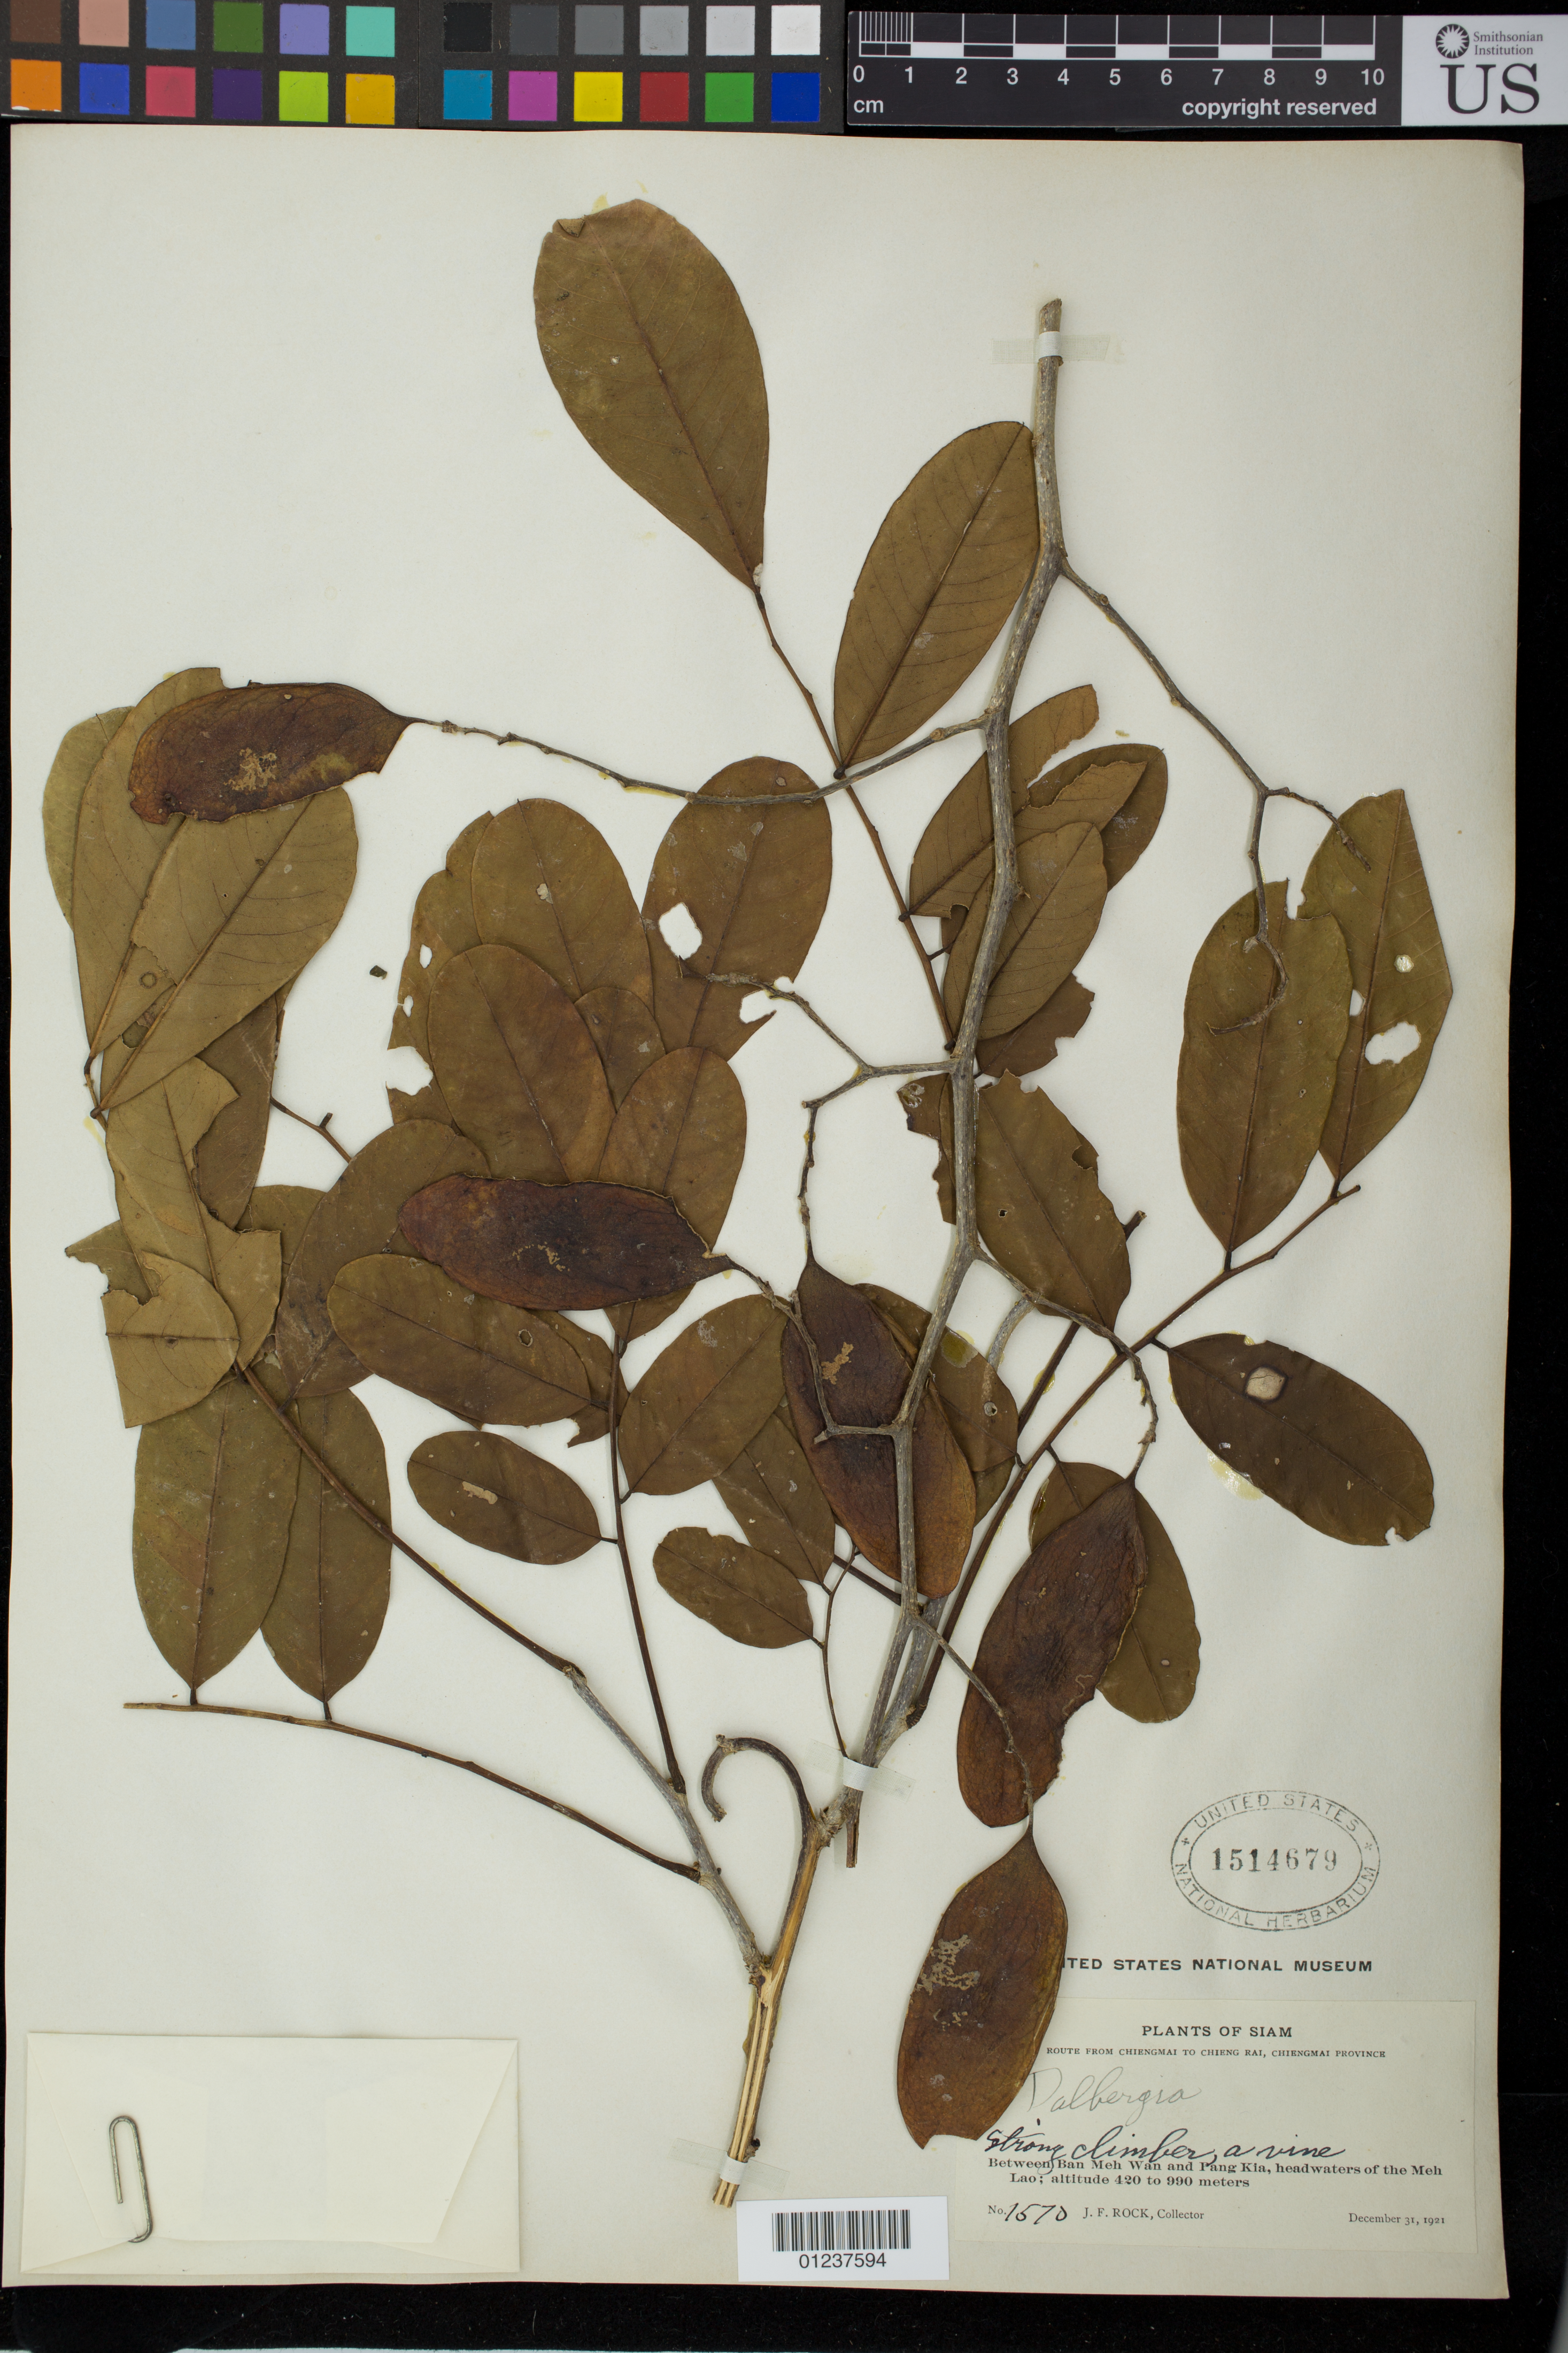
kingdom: Plantae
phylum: Tracheophyta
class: Magnoliopsida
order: Fabales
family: Fabaceae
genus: Dalbergia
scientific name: Dalbergia sp.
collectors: J. F. Rock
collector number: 1570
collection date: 1921-12-31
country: Thailand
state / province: Chiang Mai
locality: Route from Chiengmai to Chieng Rai. Between Ban Meh Wan and Pang Kia, headwaters of the Meh Lao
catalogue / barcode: US 1514679